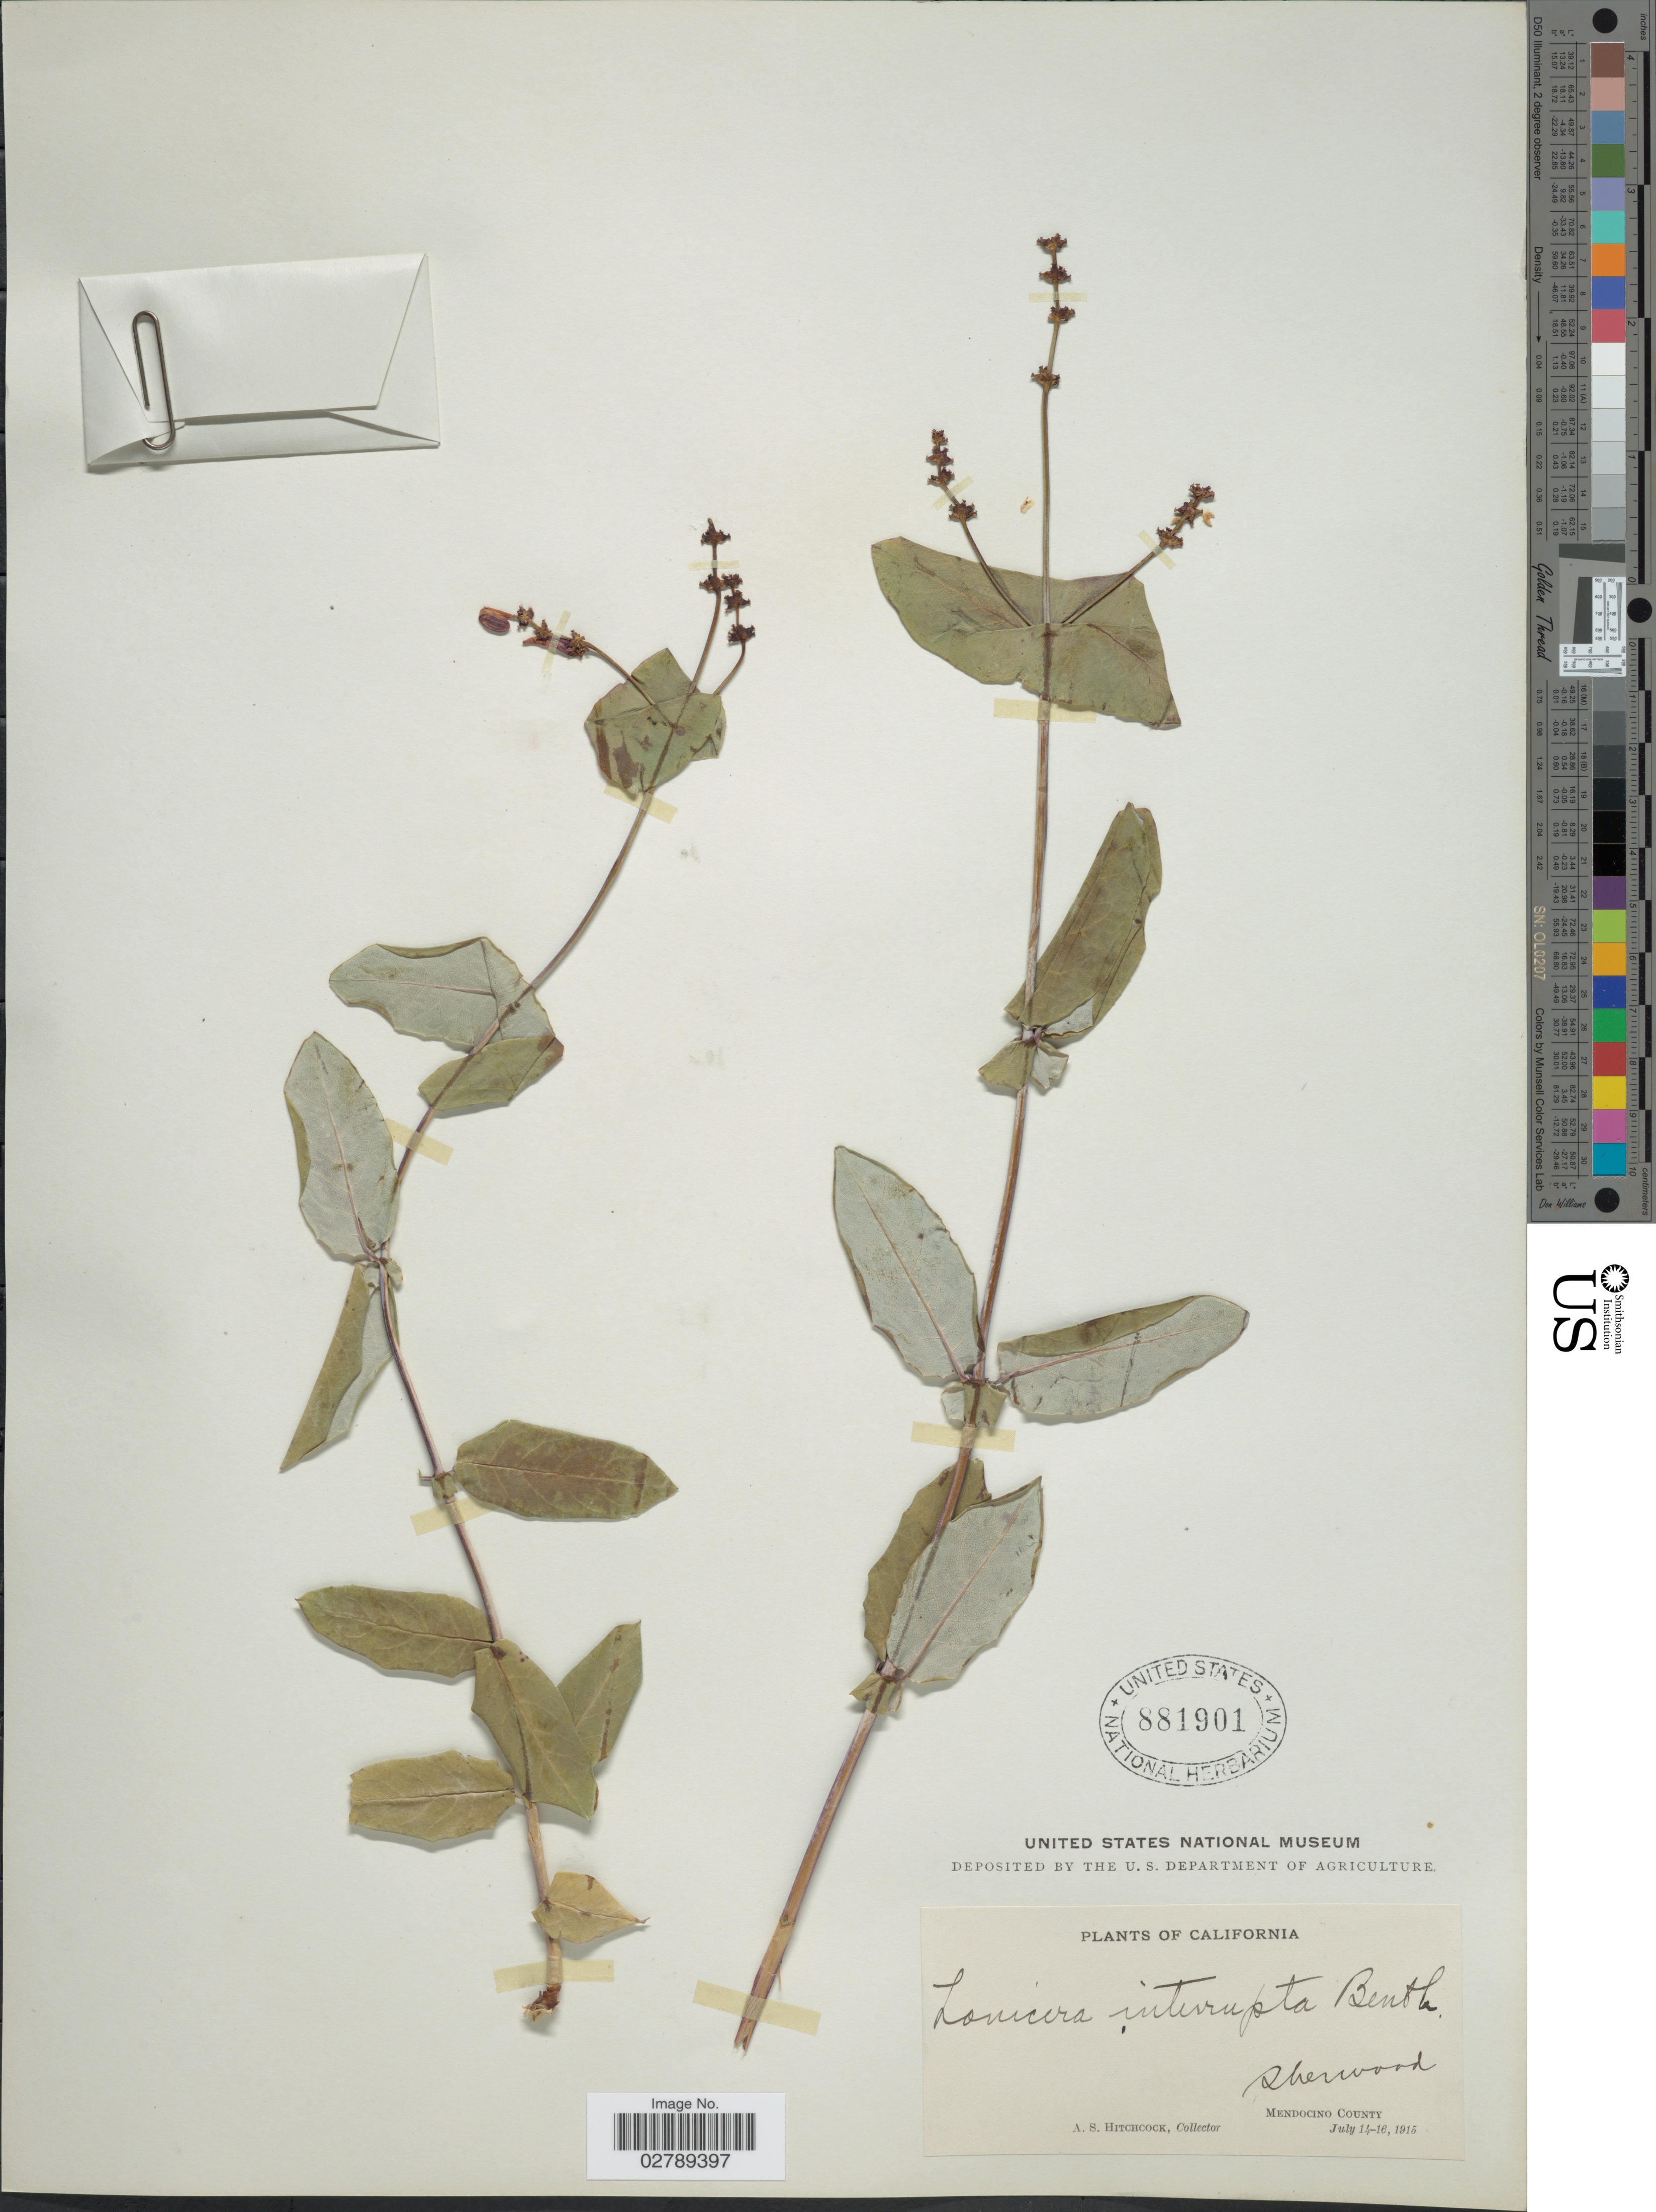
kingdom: Plantae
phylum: Tracheophyta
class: Magnoliopsida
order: Dipsacales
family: Caprifoliaceae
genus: Lonicera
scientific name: Lonicera interrupta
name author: Benth.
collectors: A. S. Hitchcock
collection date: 1915-07-14/1915-07-16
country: United States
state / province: California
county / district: Mendocino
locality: Sherwood. Mendocino County.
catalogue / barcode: US 881901